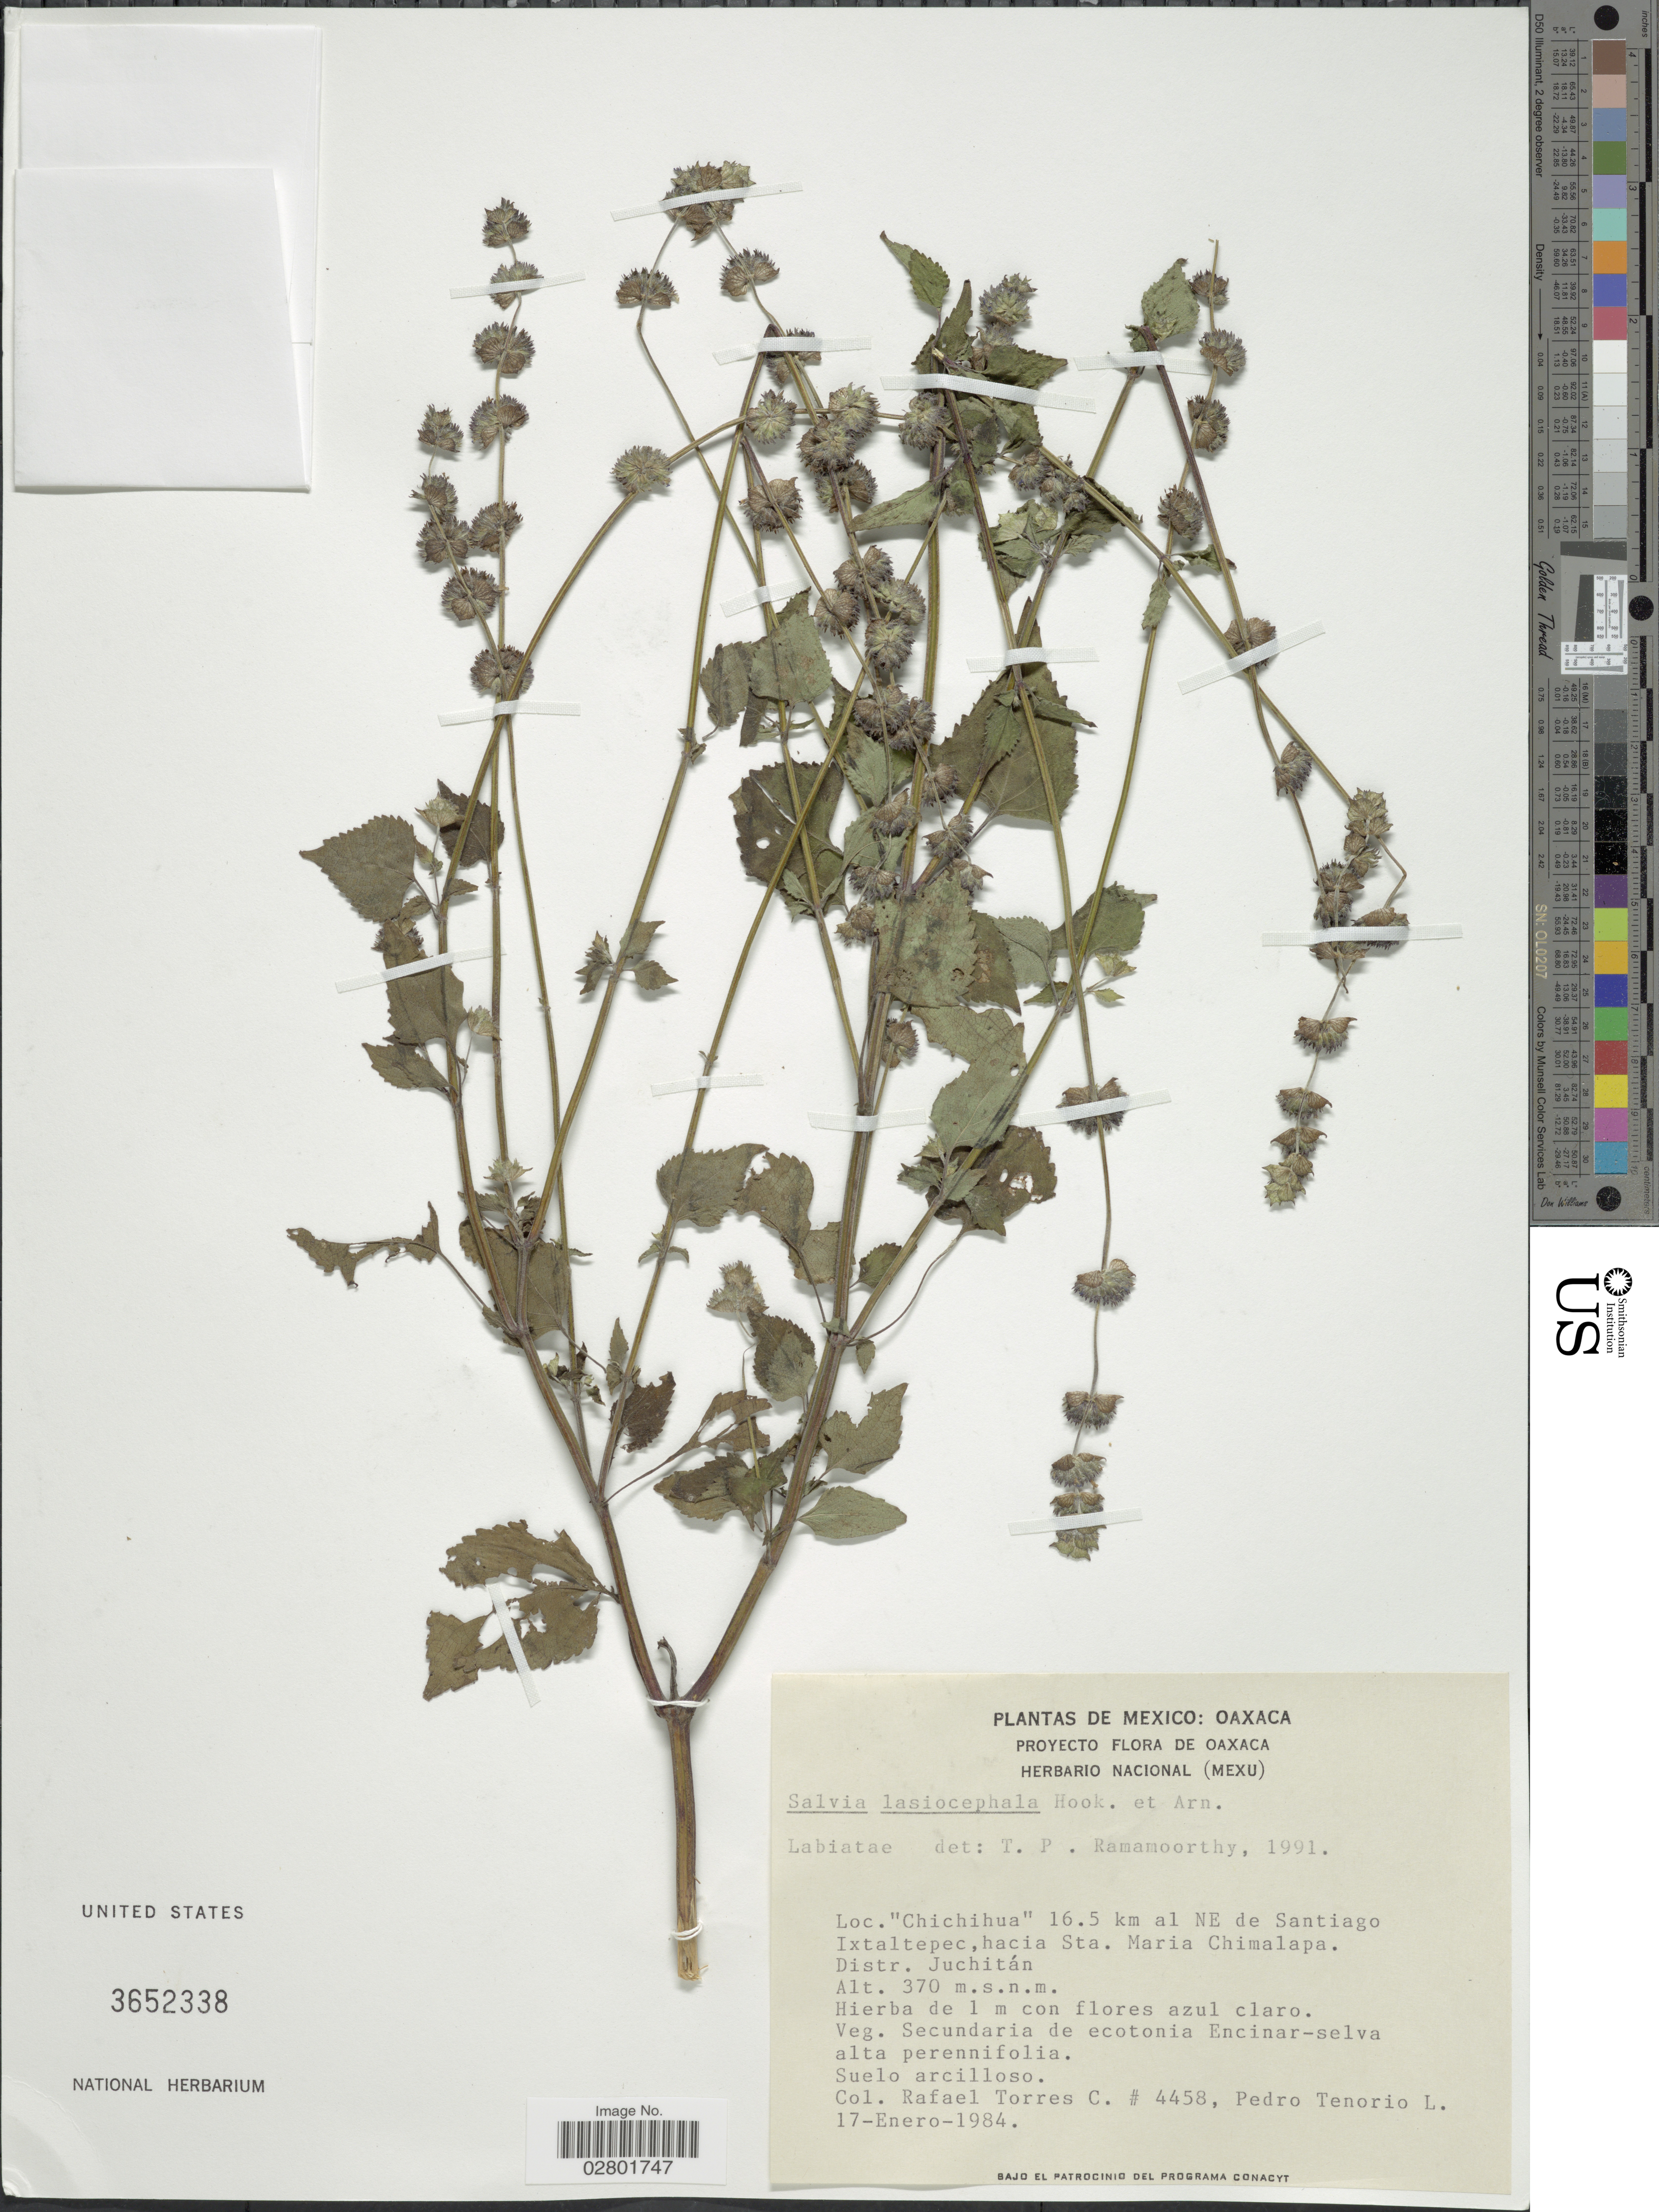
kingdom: Plantae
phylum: Tracheophyta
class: Magnoliopsida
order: Lamiales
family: Lamiaceae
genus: Salvia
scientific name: Salvia lasiocephala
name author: Hook. & Arn.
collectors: R. Torres C. & P. Tenorio L.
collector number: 4458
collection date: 1984-01-17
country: Mexico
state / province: Oaxaca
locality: Chichihua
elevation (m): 370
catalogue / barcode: US 3652338